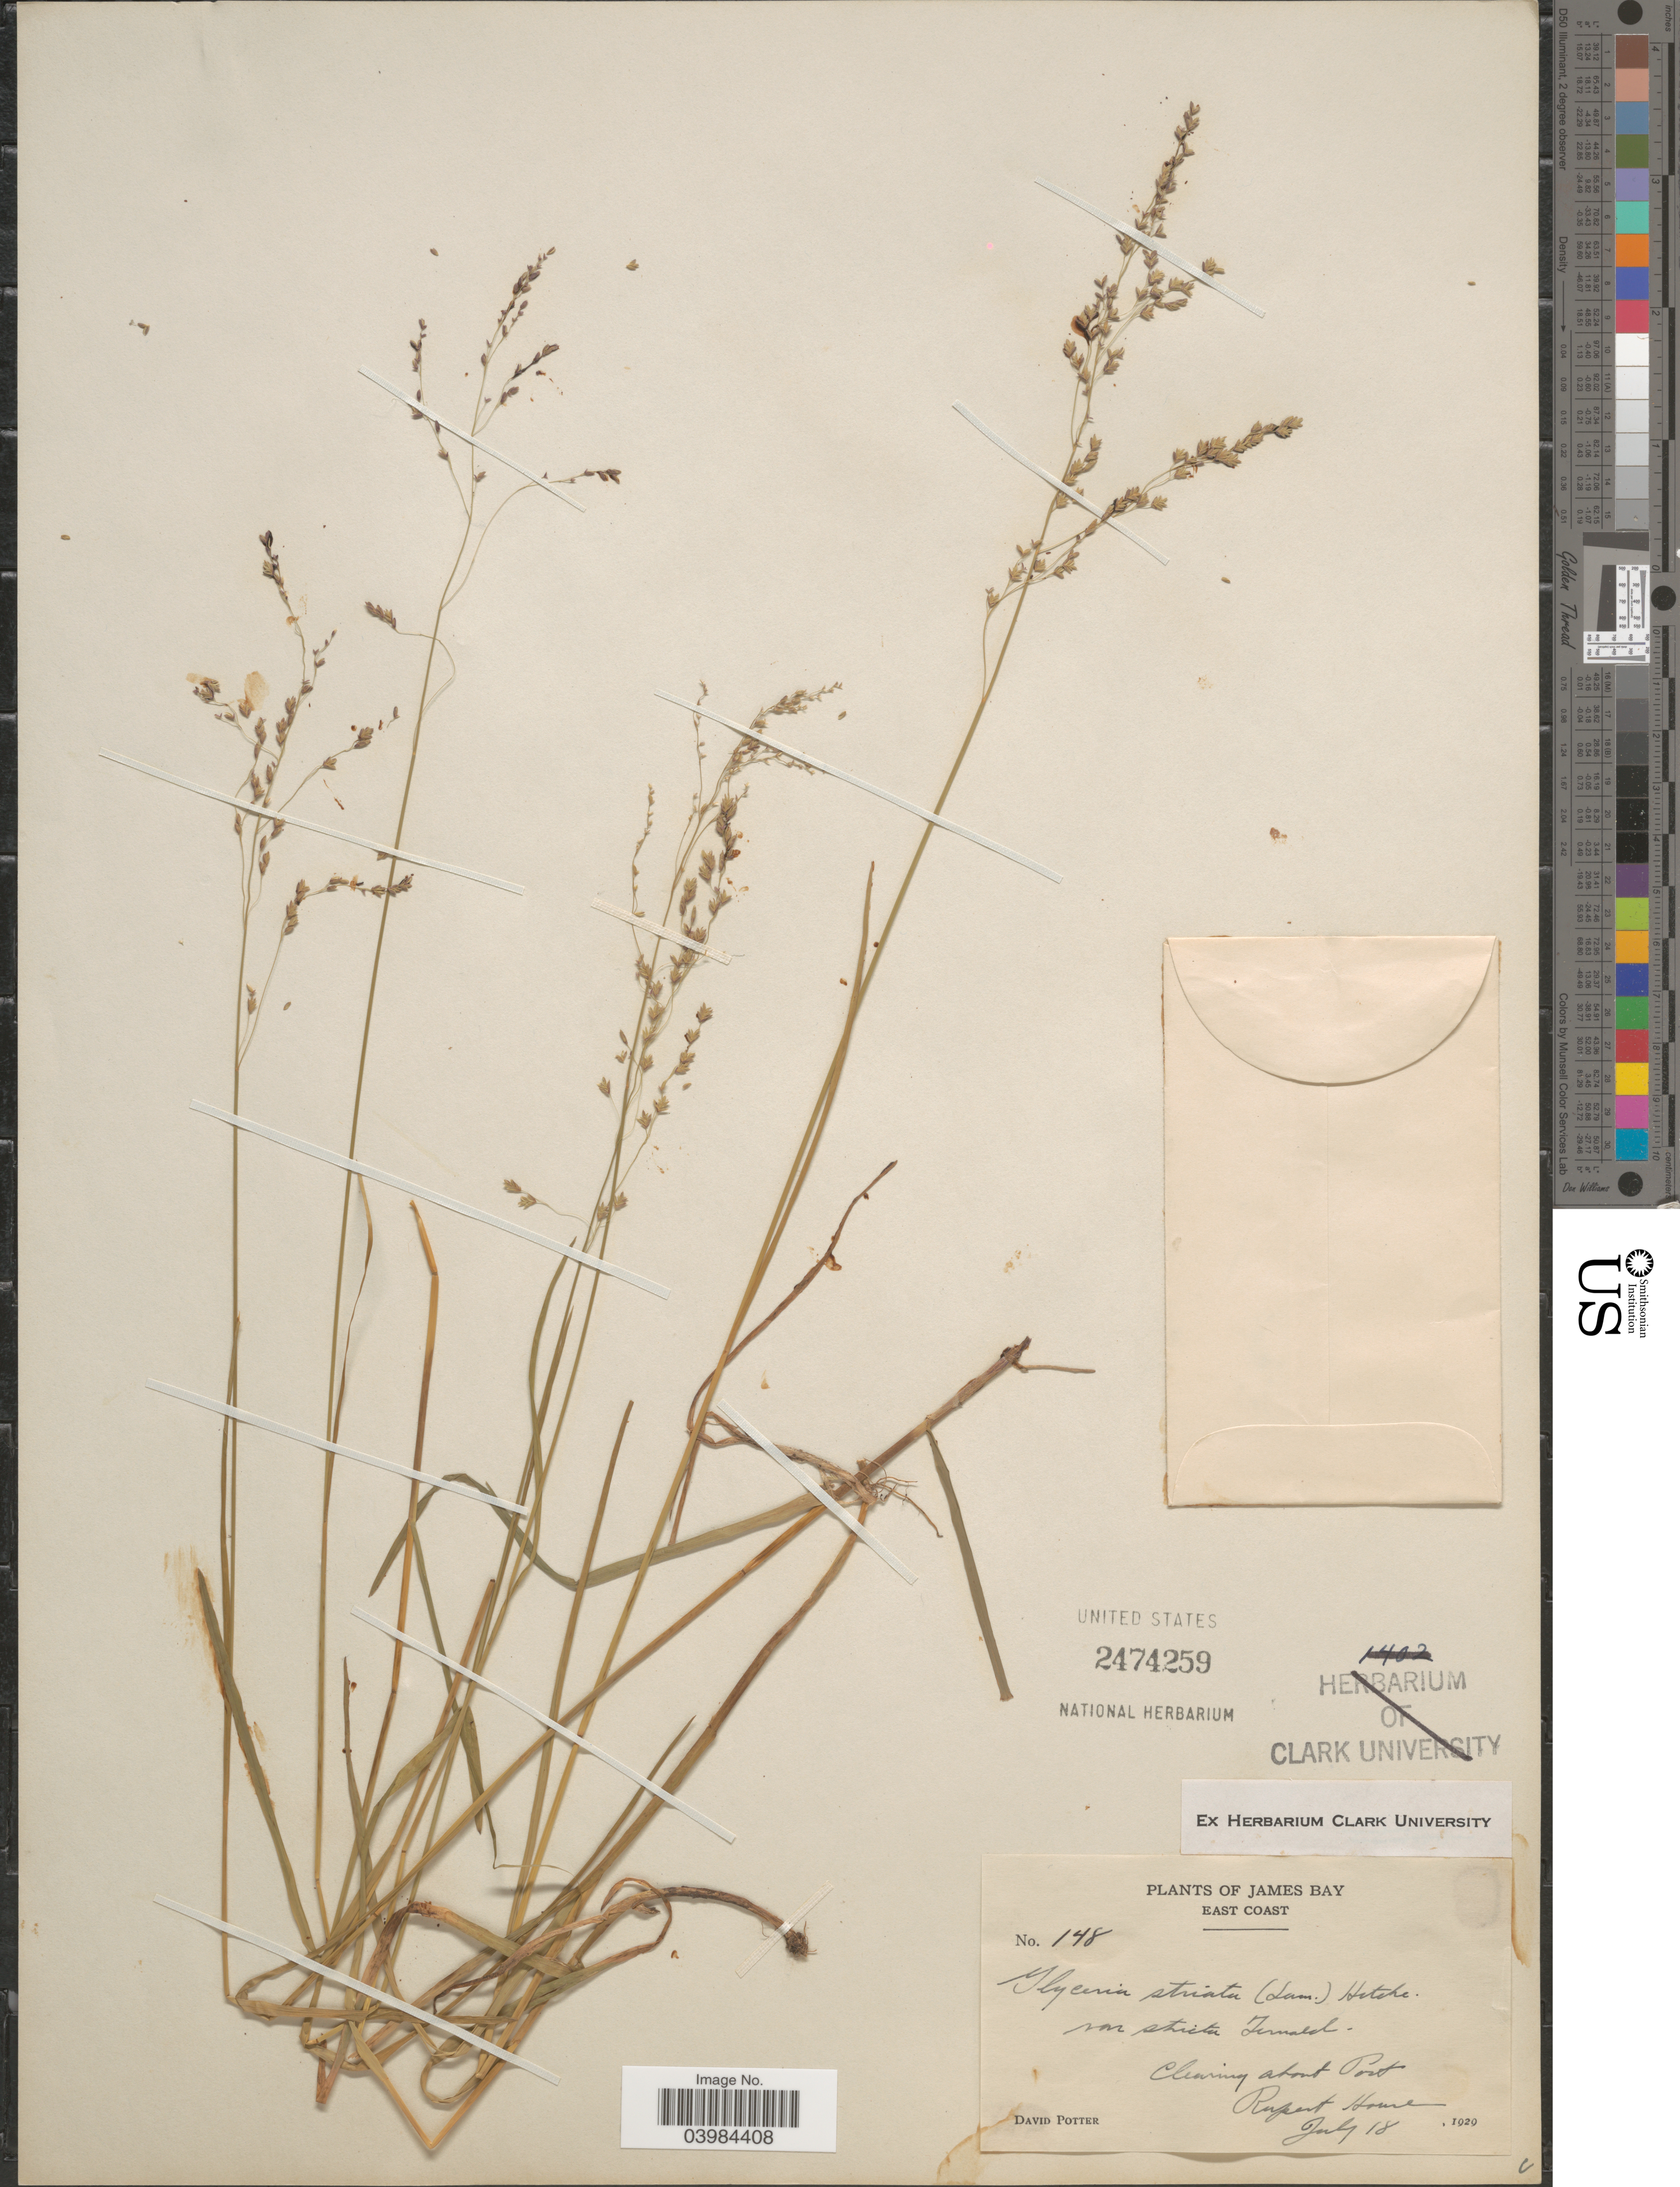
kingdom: Plantae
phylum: Tracheophyta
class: Liliopsida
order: Poales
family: Poaceae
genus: Glyceria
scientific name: Glyceria striata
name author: (Lam.) Hitchc.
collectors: D. Potter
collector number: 148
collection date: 1929-07-18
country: Canada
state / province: Quebec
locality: James Bay. East Coast. Clearing about Port Rupert House.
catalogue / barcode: US 2474259